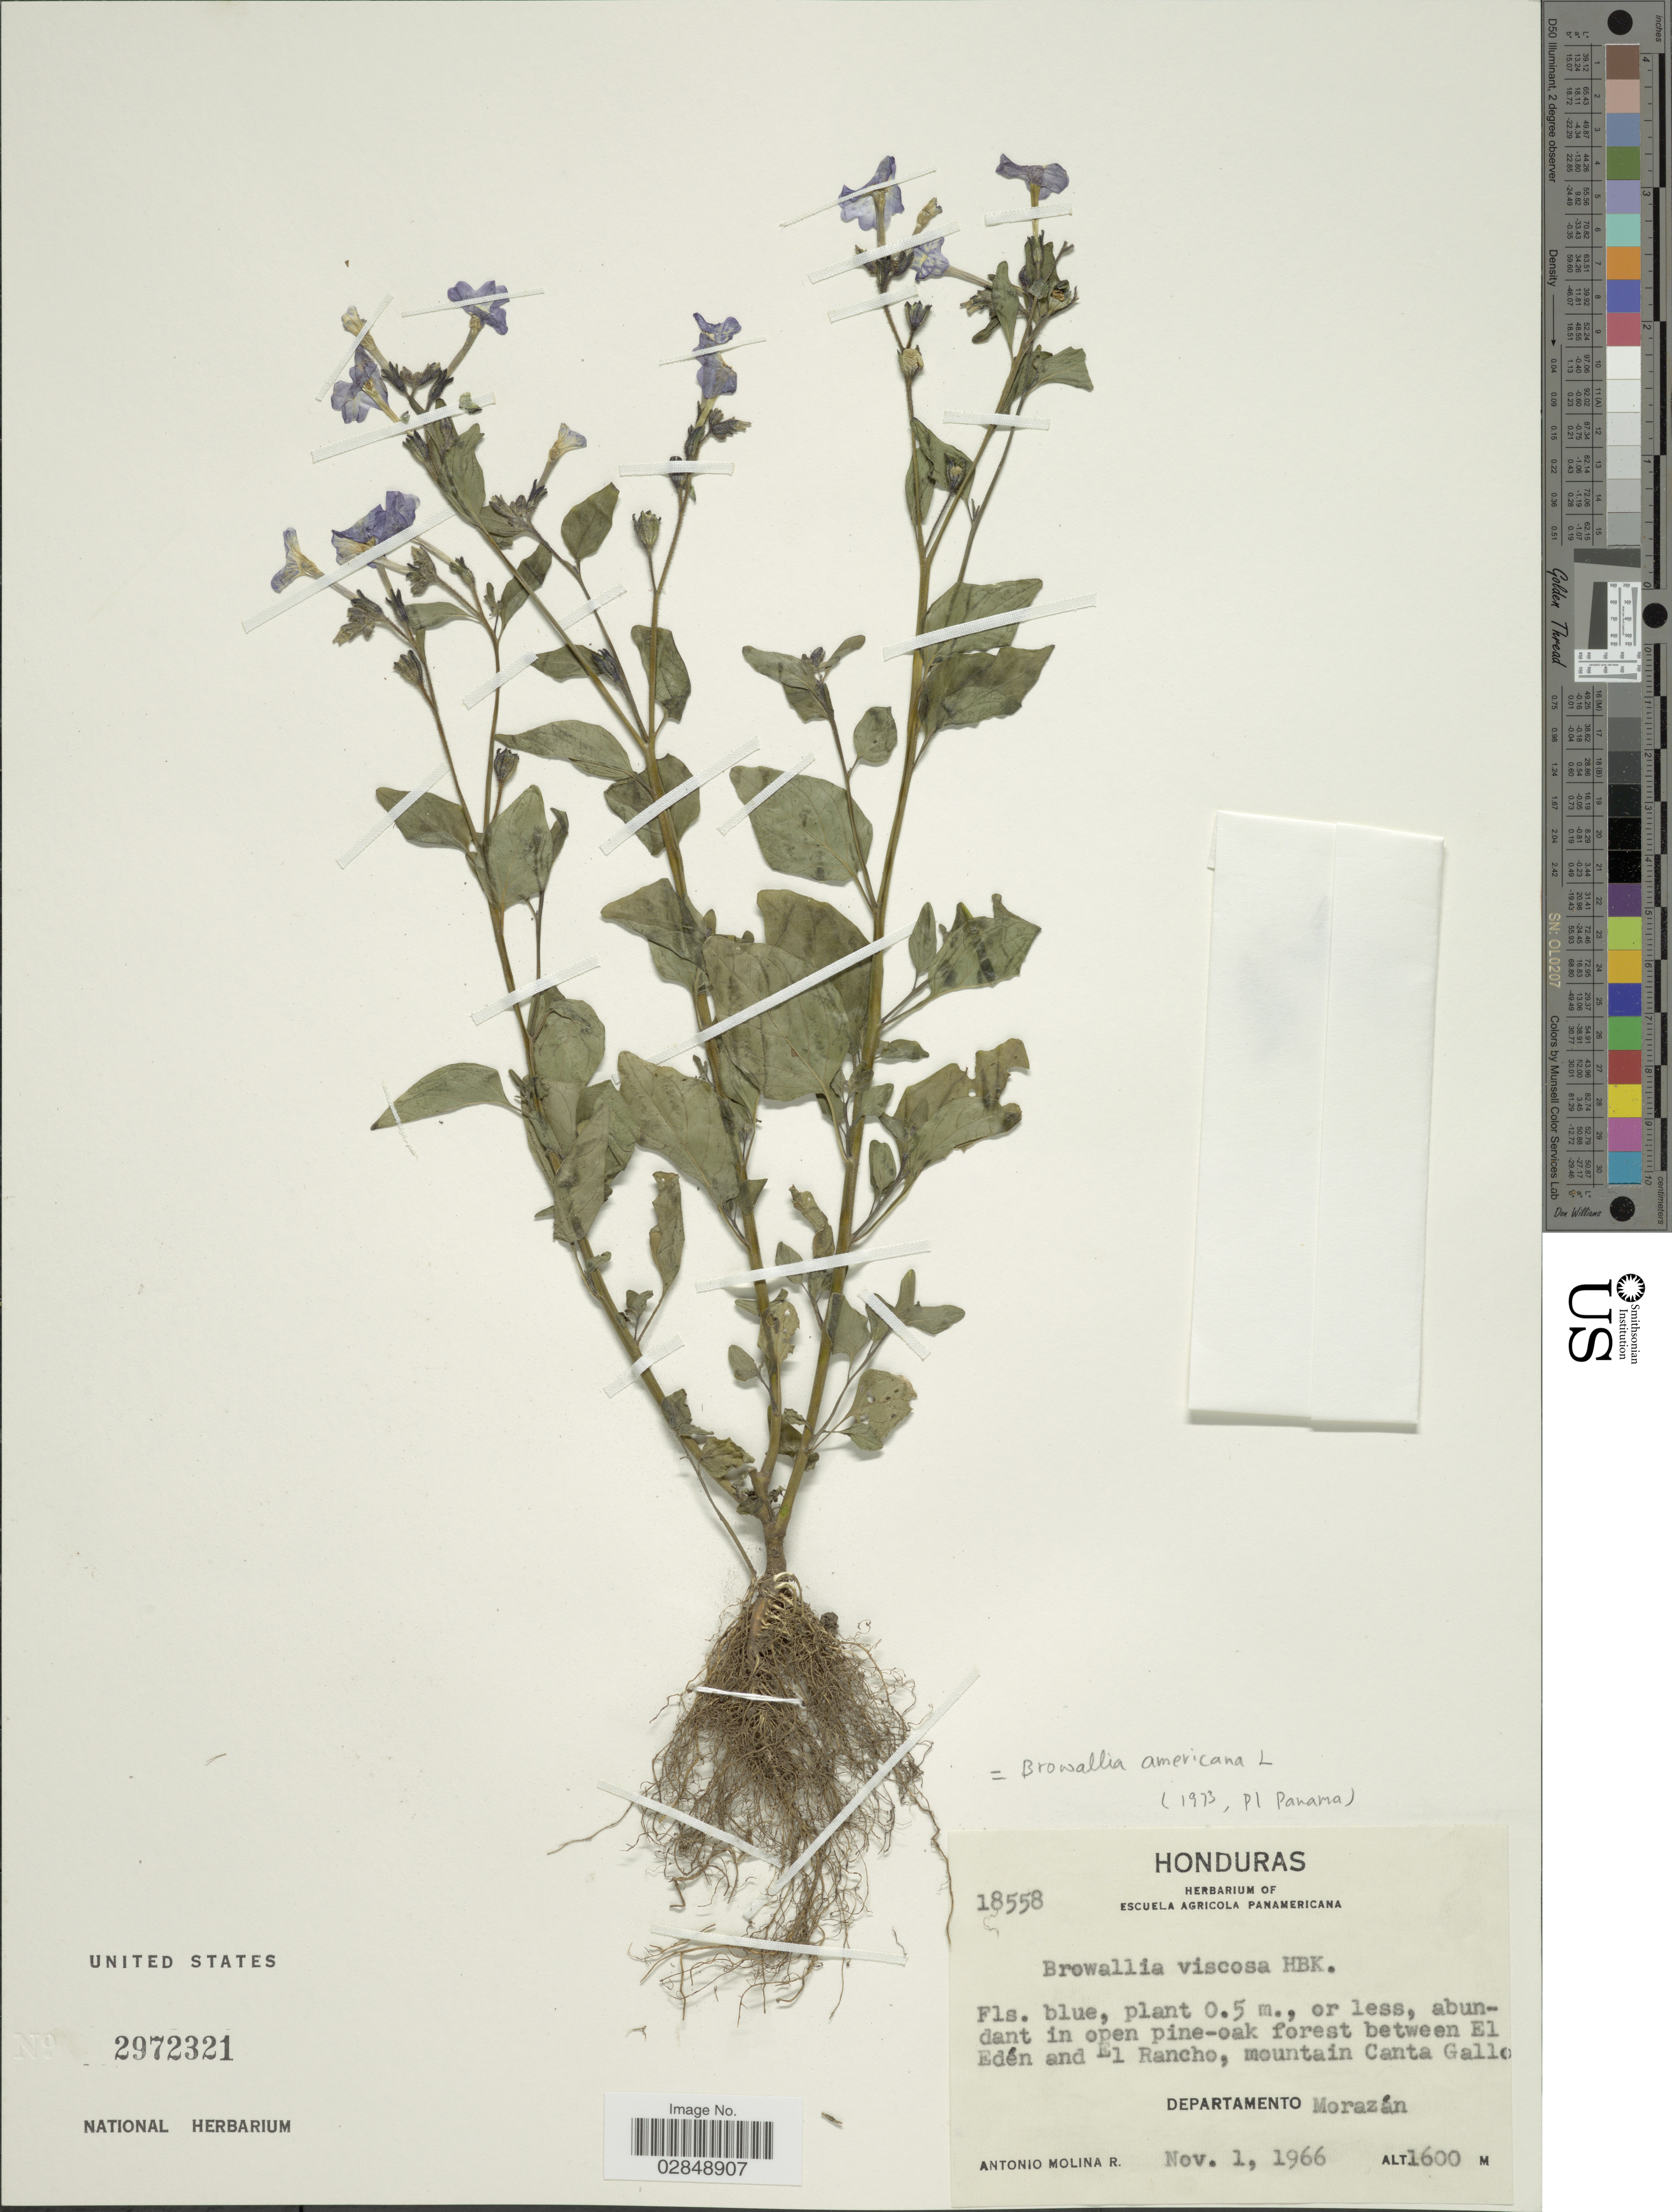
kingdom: Plantae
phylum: Tracheophyta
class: Magnoliopsida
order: Solanales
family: Solanaceae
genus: Browallia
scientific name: Browallia americana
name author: L.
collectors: A. Molina R.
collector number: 18558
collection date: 1966-11-01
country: Honduras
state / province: Fco. Morazán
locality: Abundant in open pine-oak forest between El Edén and El Rancho, mountain Canta Gallo. Departamento Morazán.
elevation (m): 1600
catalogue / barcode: US 2972321